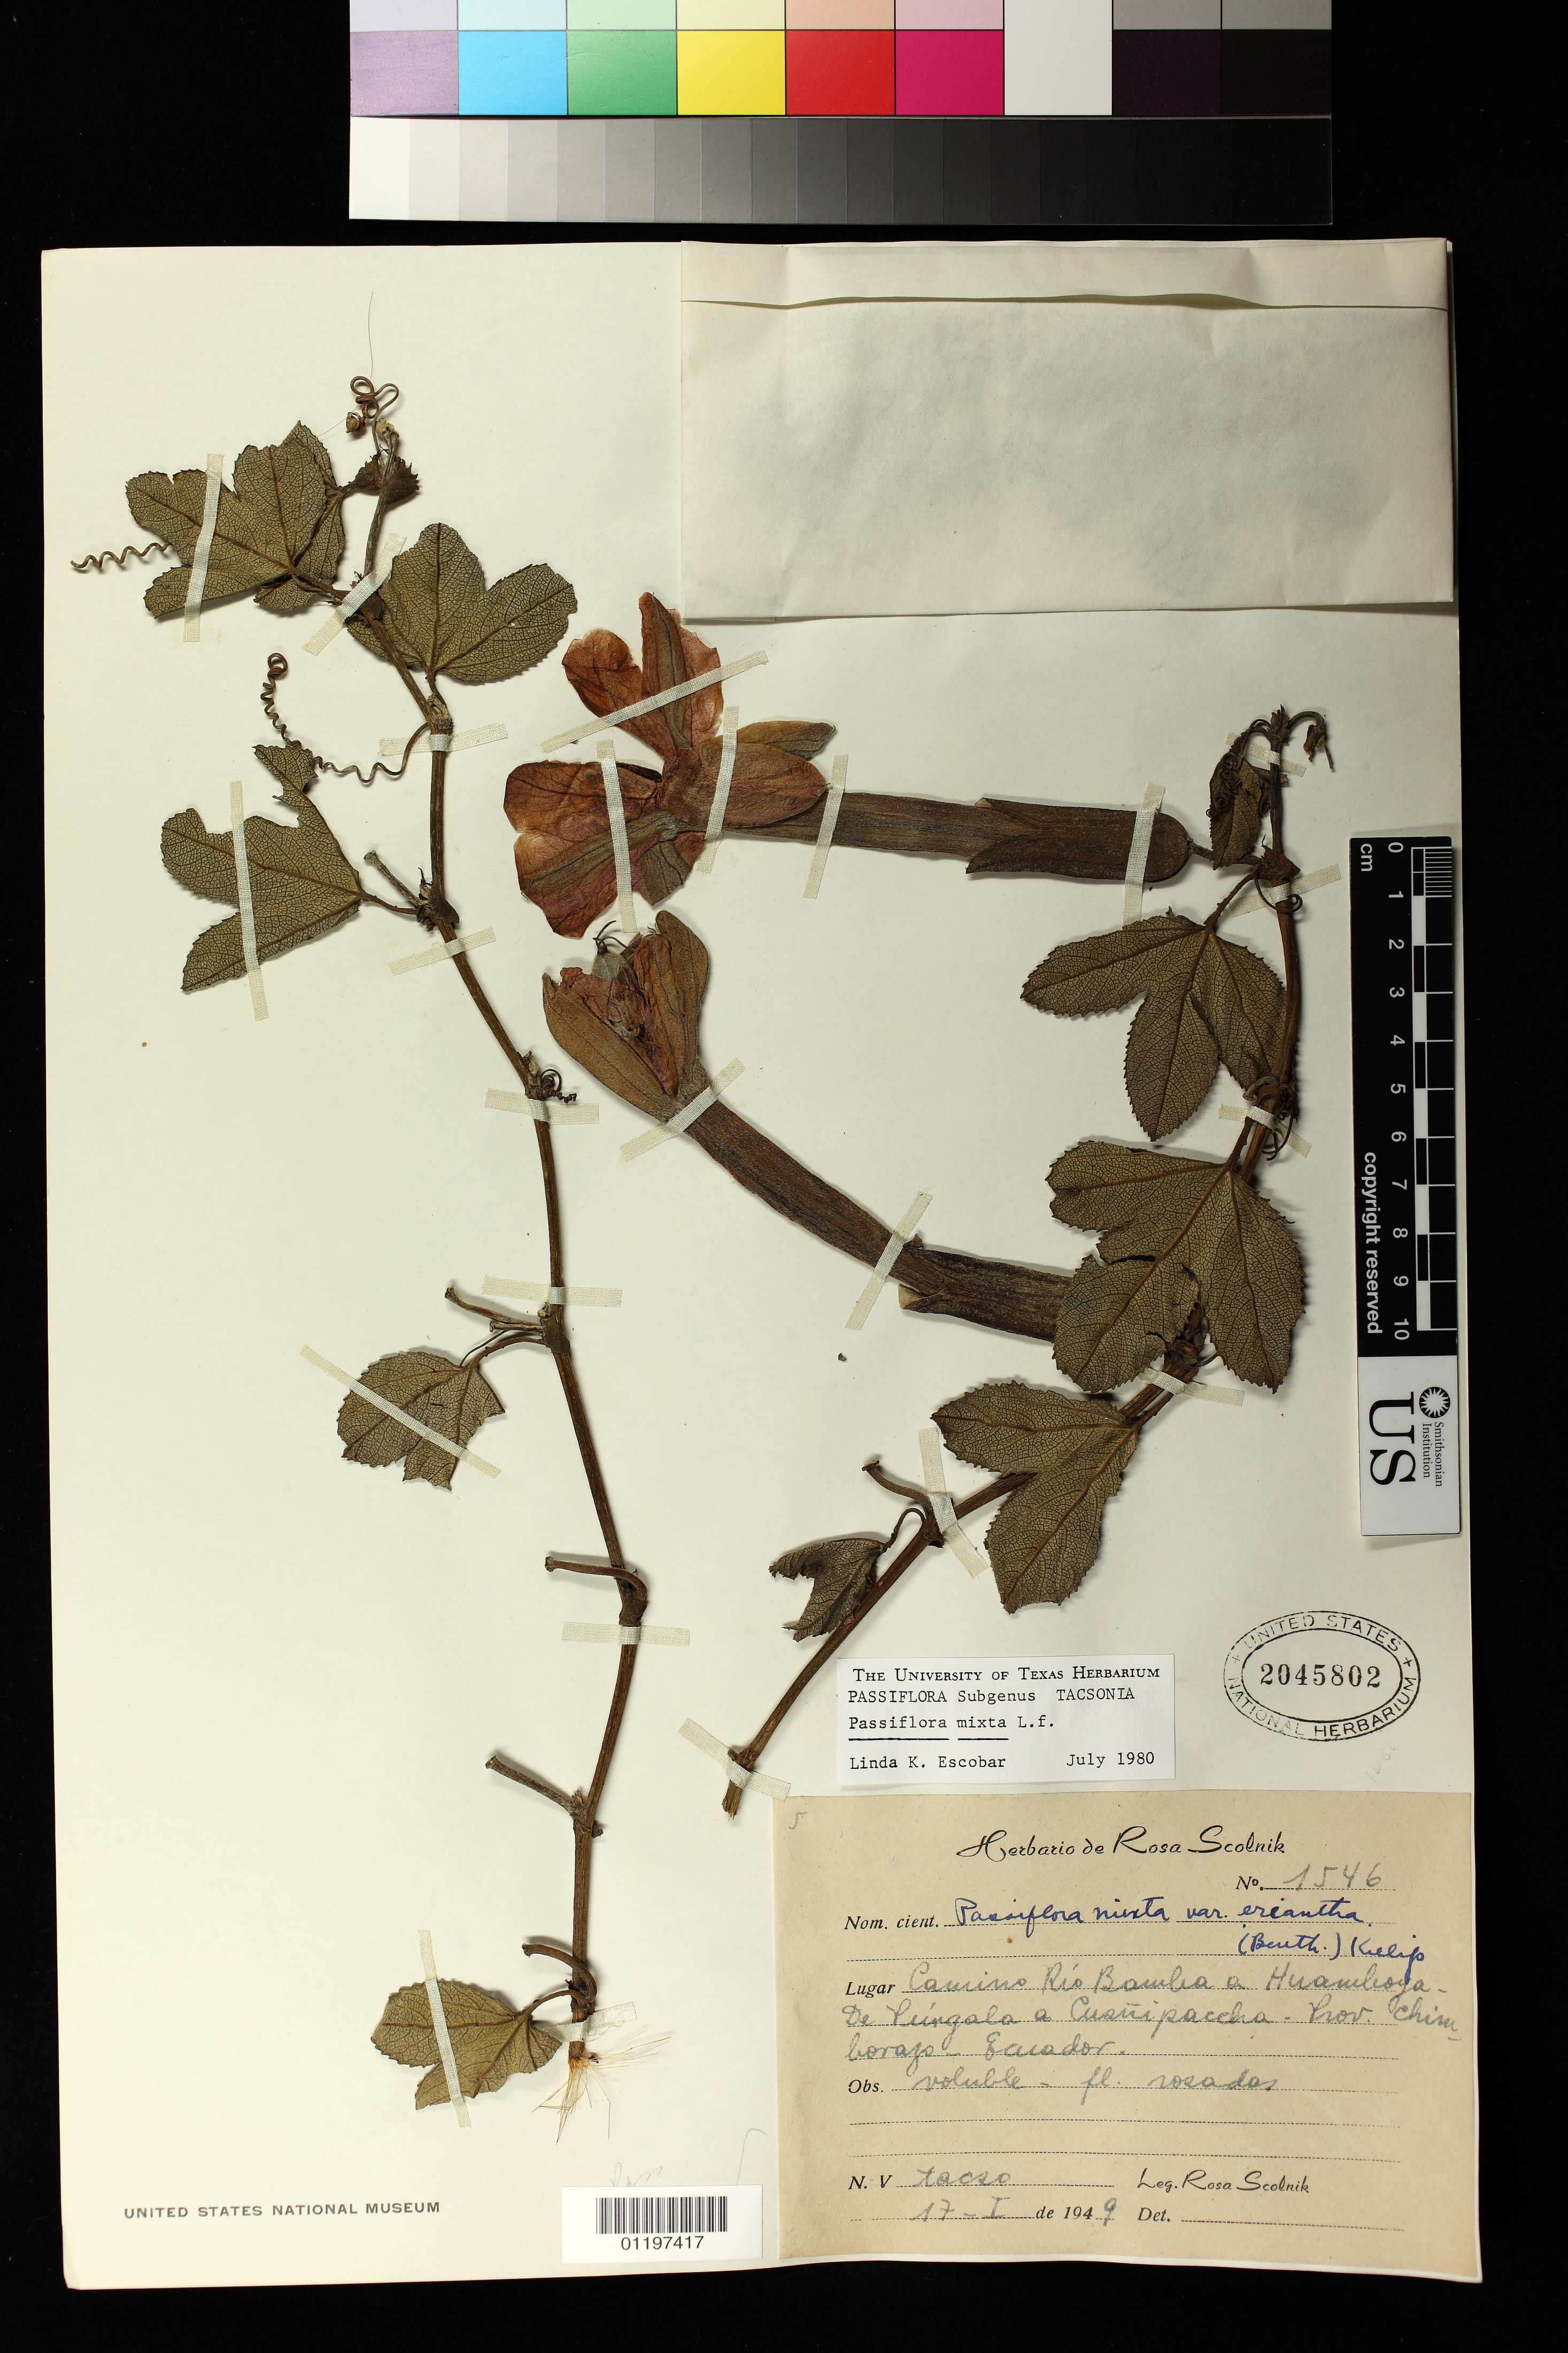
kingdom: Plantae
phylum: Tracheophyta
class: Magnoliopsida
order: Malpighiales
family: Passifloraceae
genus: Passiflora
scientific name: Passiflora mixta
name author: L. f.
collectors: R. Scolnik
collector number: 1546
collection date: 1949-01-17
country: Ecuador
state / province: Chimborazo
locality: Cuarino Rio Bauba a Huawboy De peingala a Cusuipaccha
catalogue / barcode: US 2045802